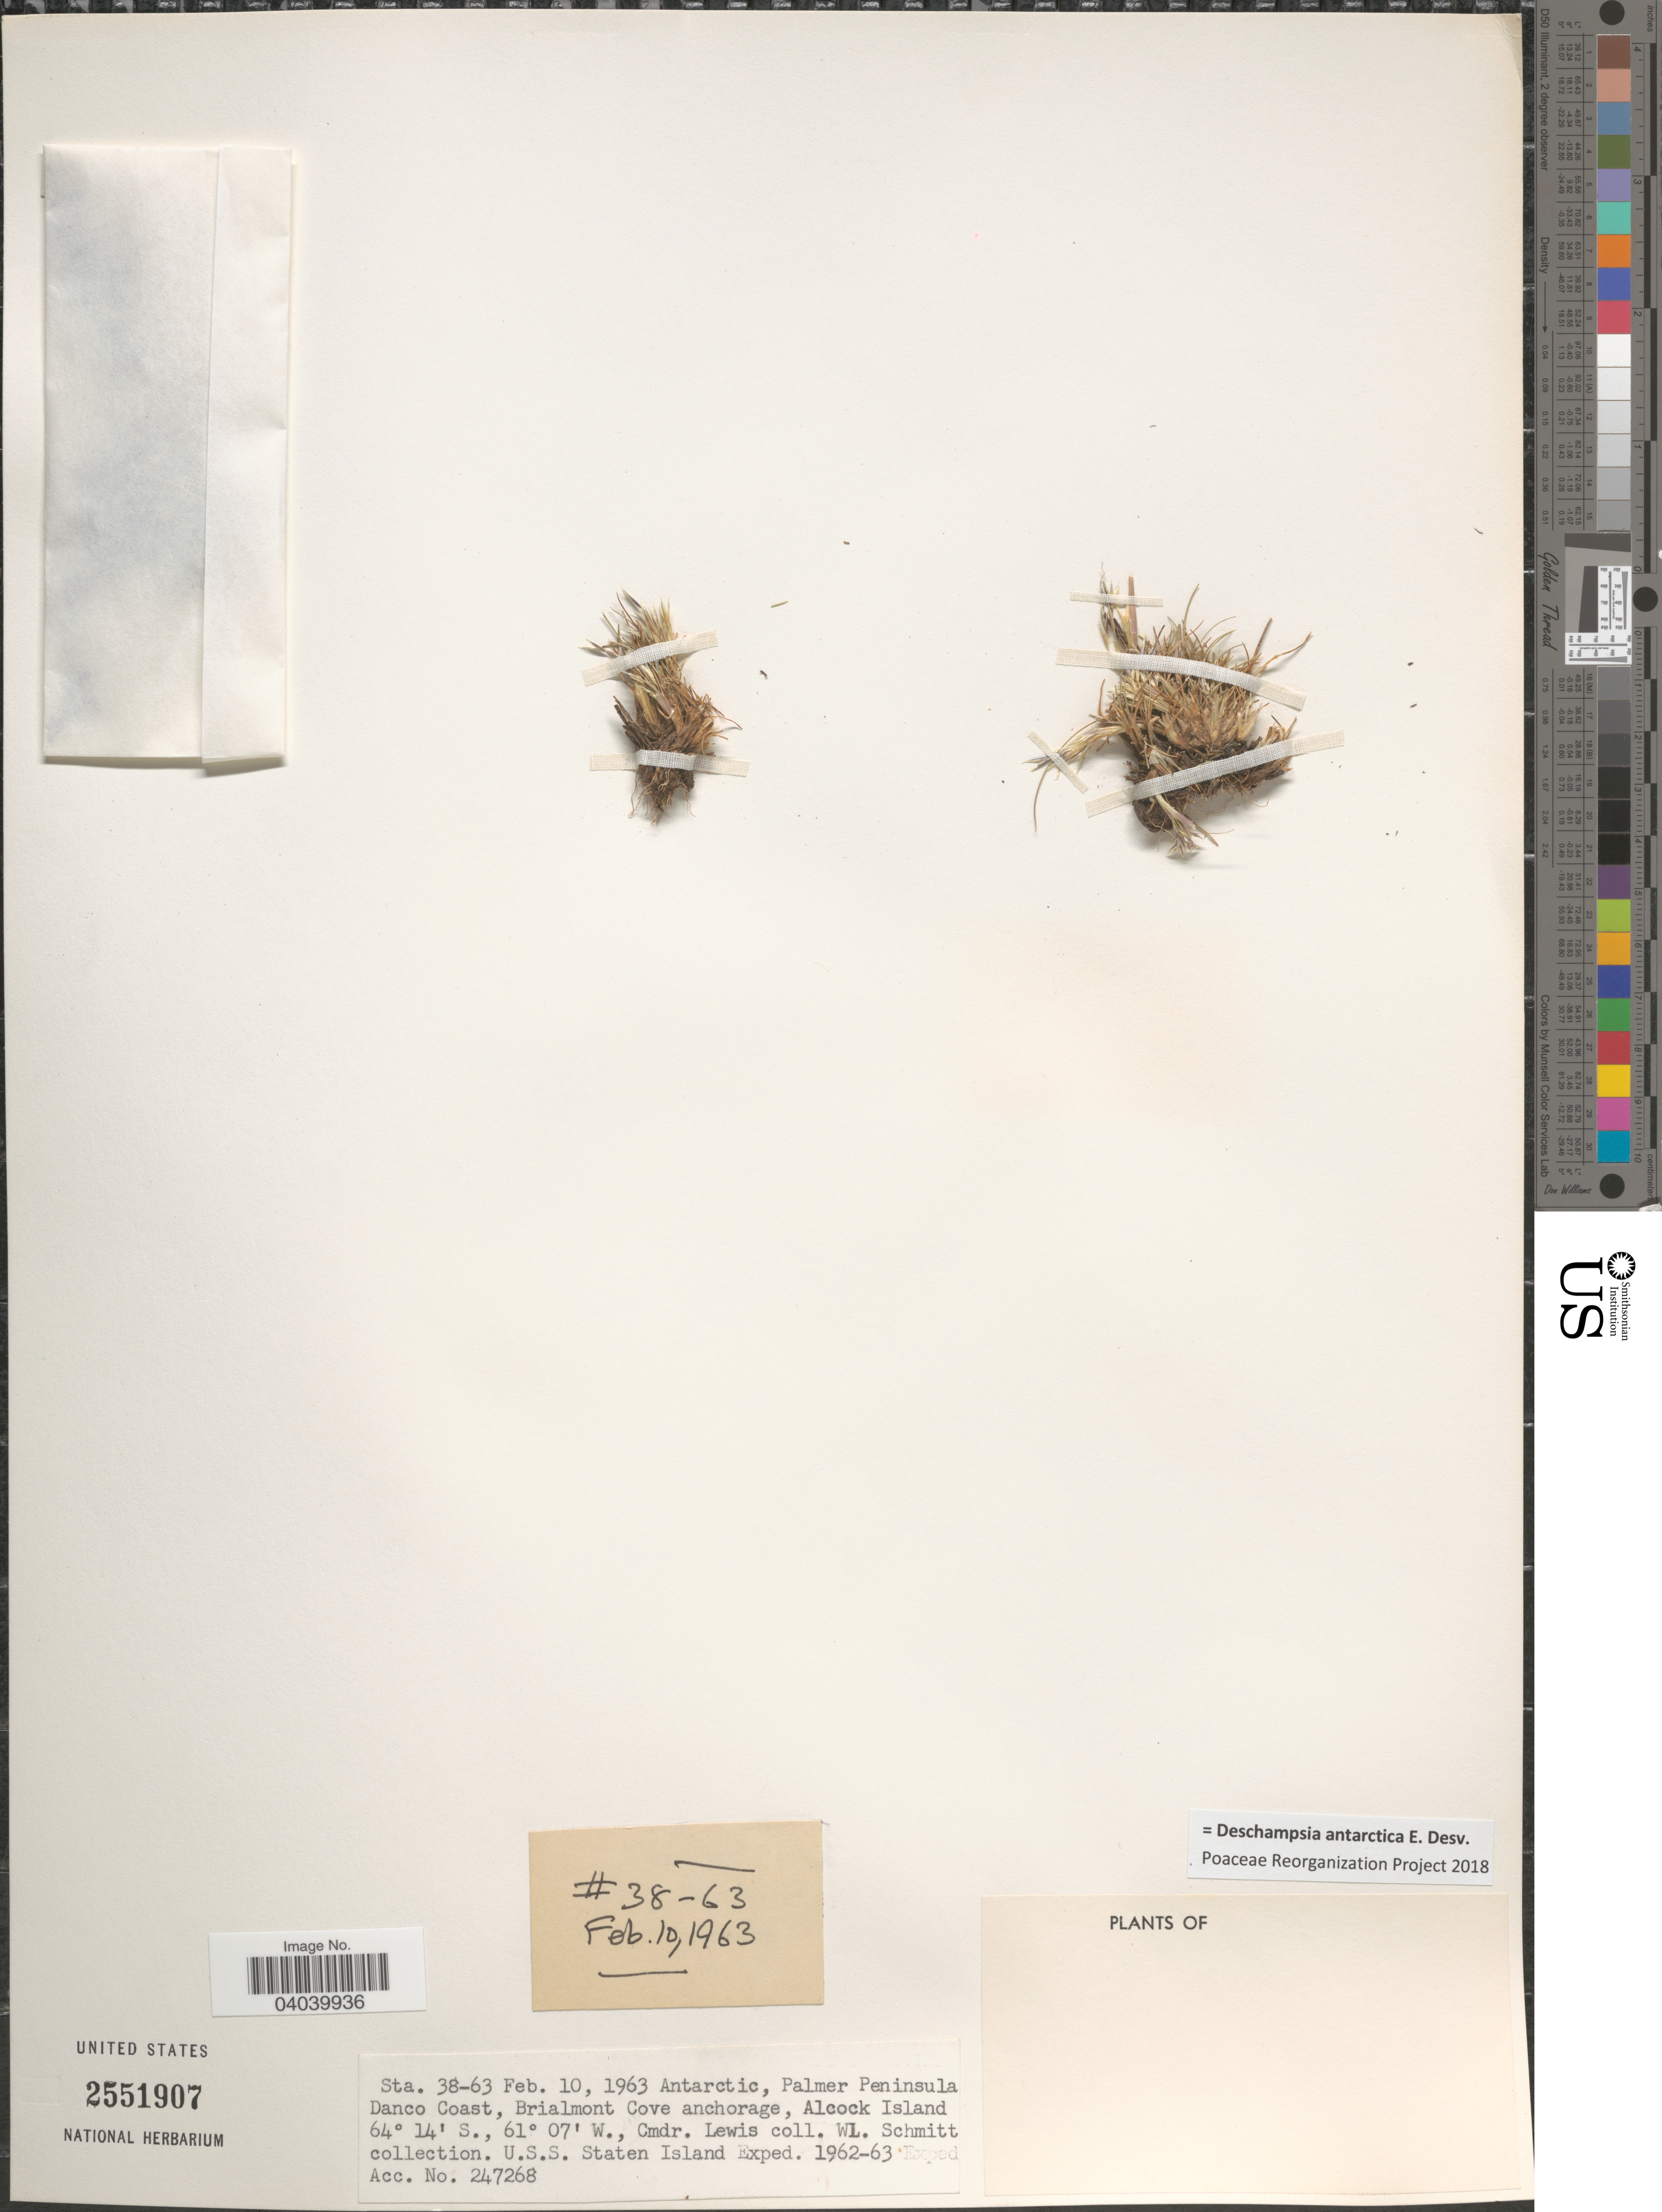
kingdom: Plantae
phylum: Tracheophyta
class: Liliopsida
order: Poales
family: Poaceae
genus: Deschampsia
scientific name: Deschampsia antarctica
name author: É. Desv.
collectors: W. L. Schmitt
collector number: Sta. 35-63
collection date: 1963-02-10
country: Antarctica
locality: Antarctic, Palmer Peninsula. Danco Coast, Brialmont Cove anchorage, Alcock Island.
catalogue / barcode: US 2551907